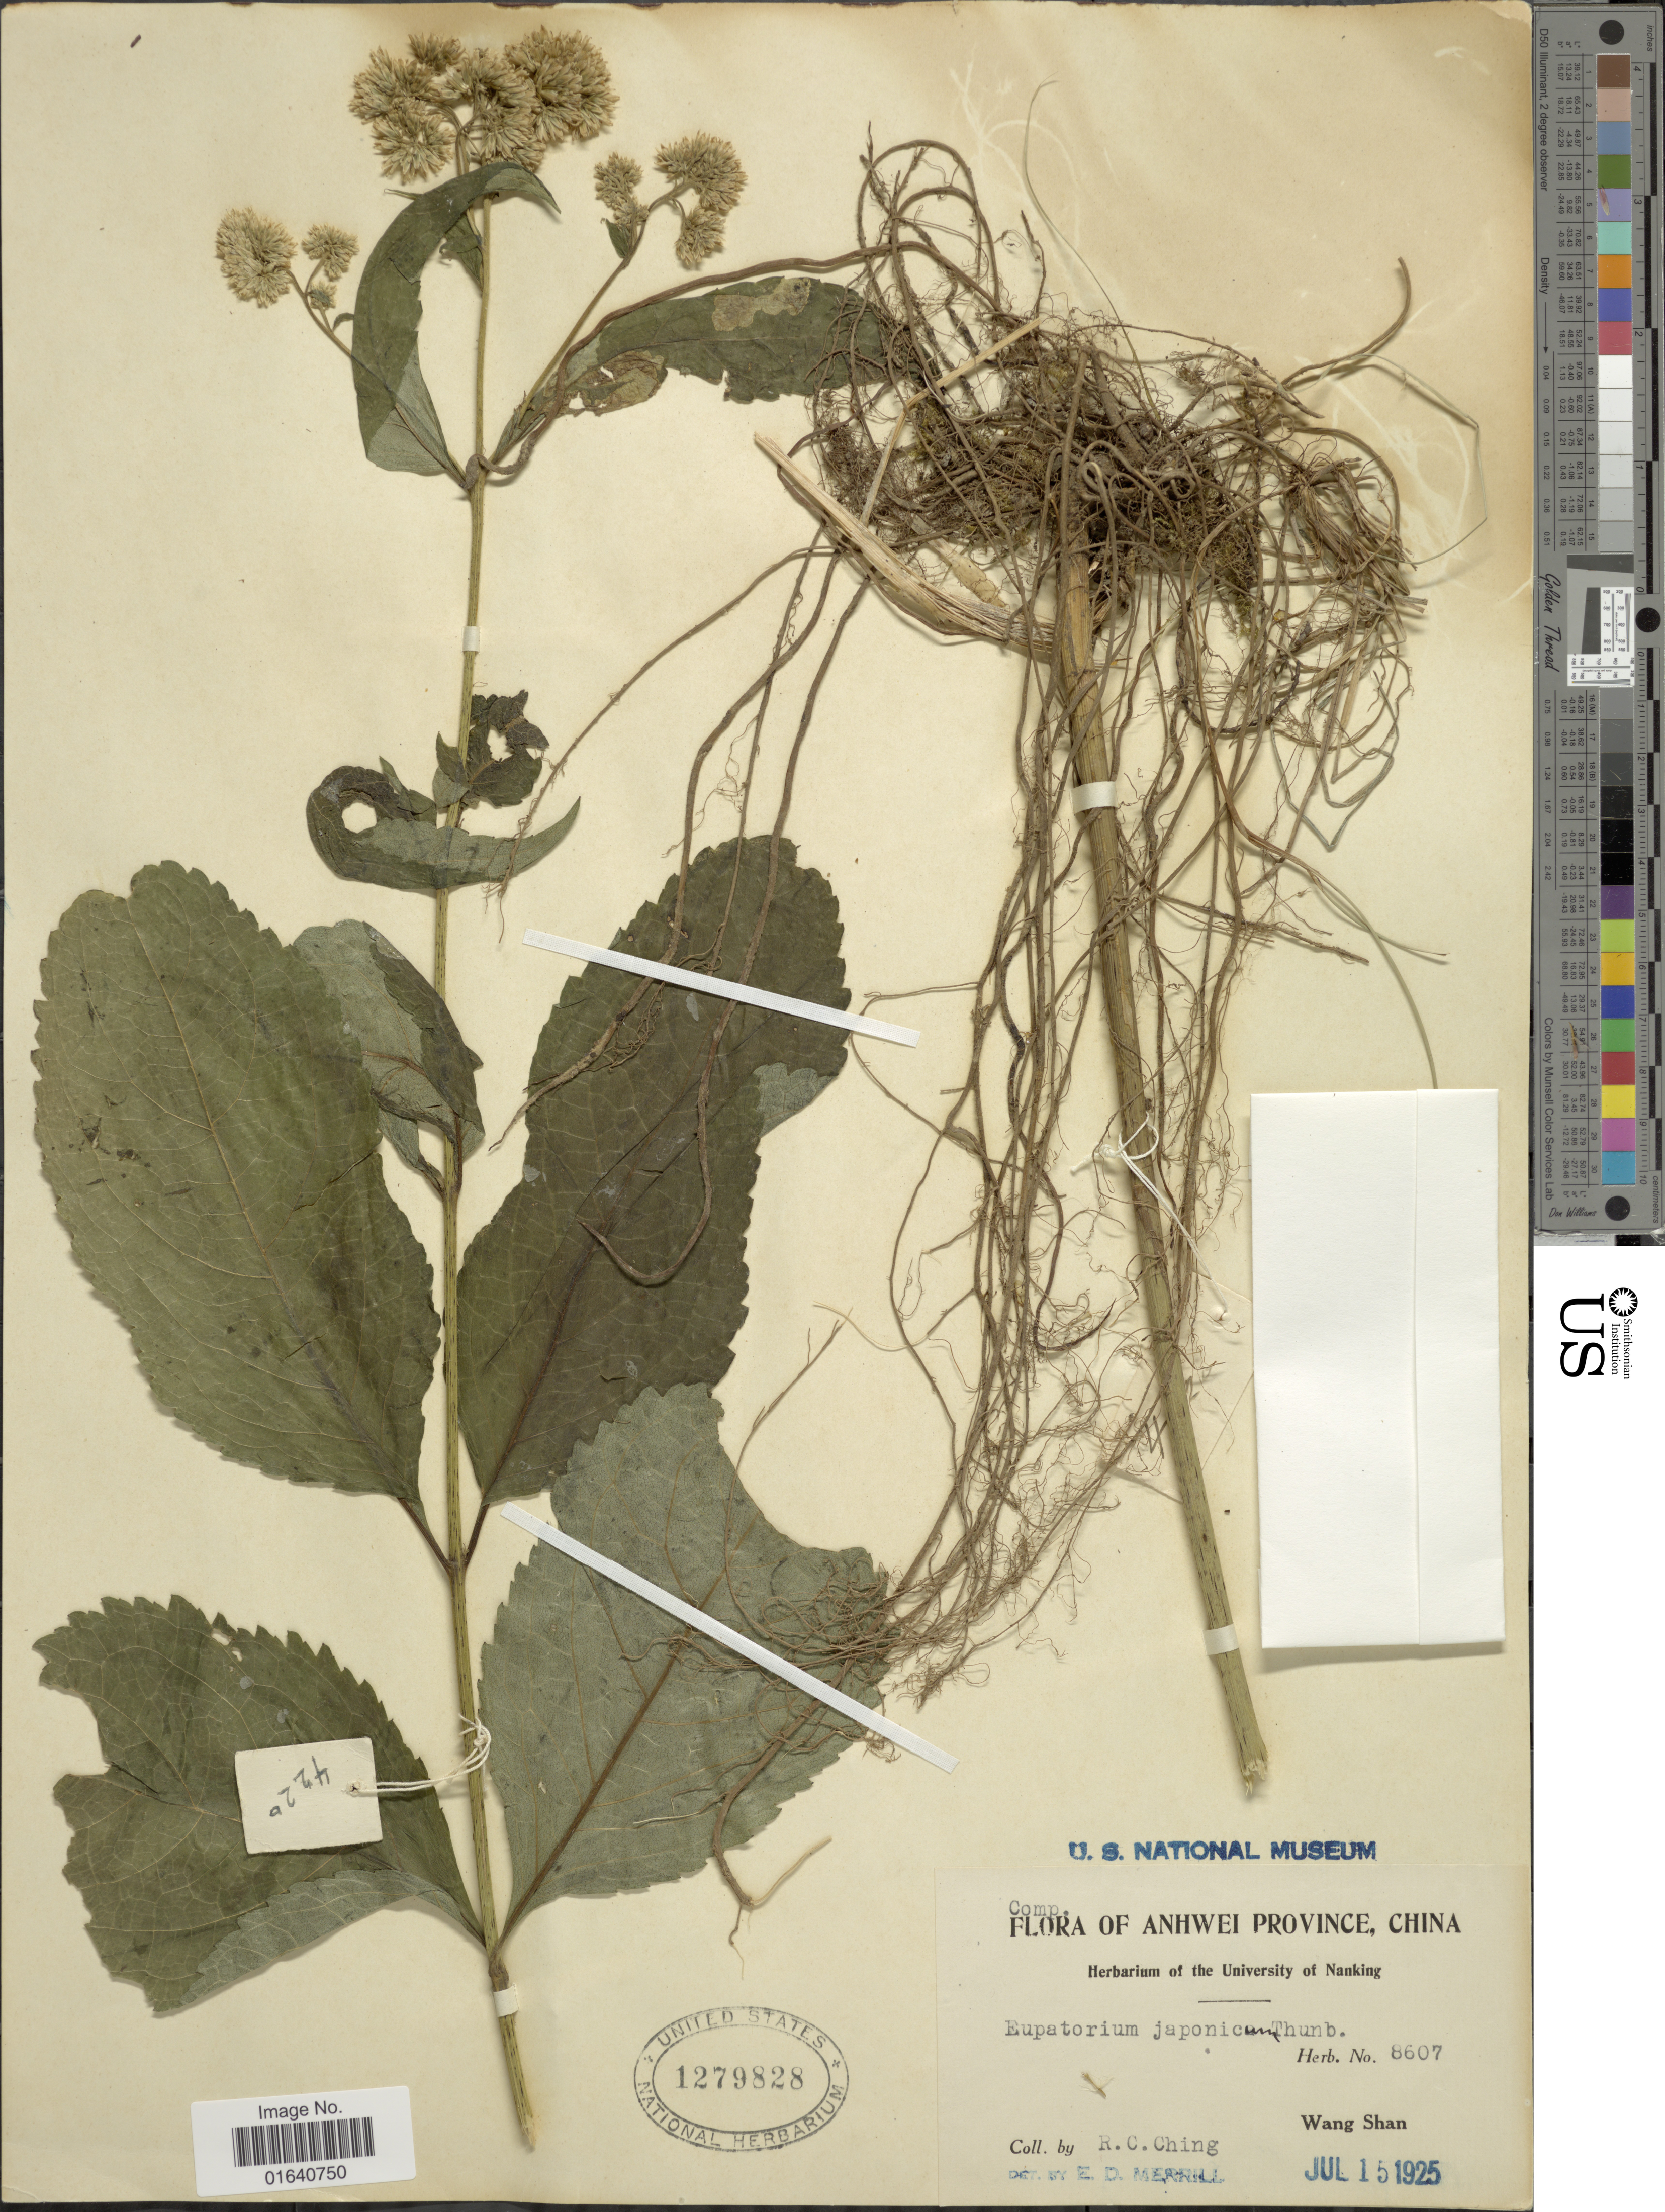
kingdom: Plantae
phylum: Tracheophyta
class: Magnoliopsida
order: Asterales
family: Asteraceae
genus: Eupatorium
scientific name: Eupatorium japonicum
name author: Thunb.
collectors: R. C. Ching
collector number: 8607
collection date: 1925-07-15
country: China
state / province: Anhui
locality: Anhwei Province, Wang Shan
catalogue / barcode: US 1279828